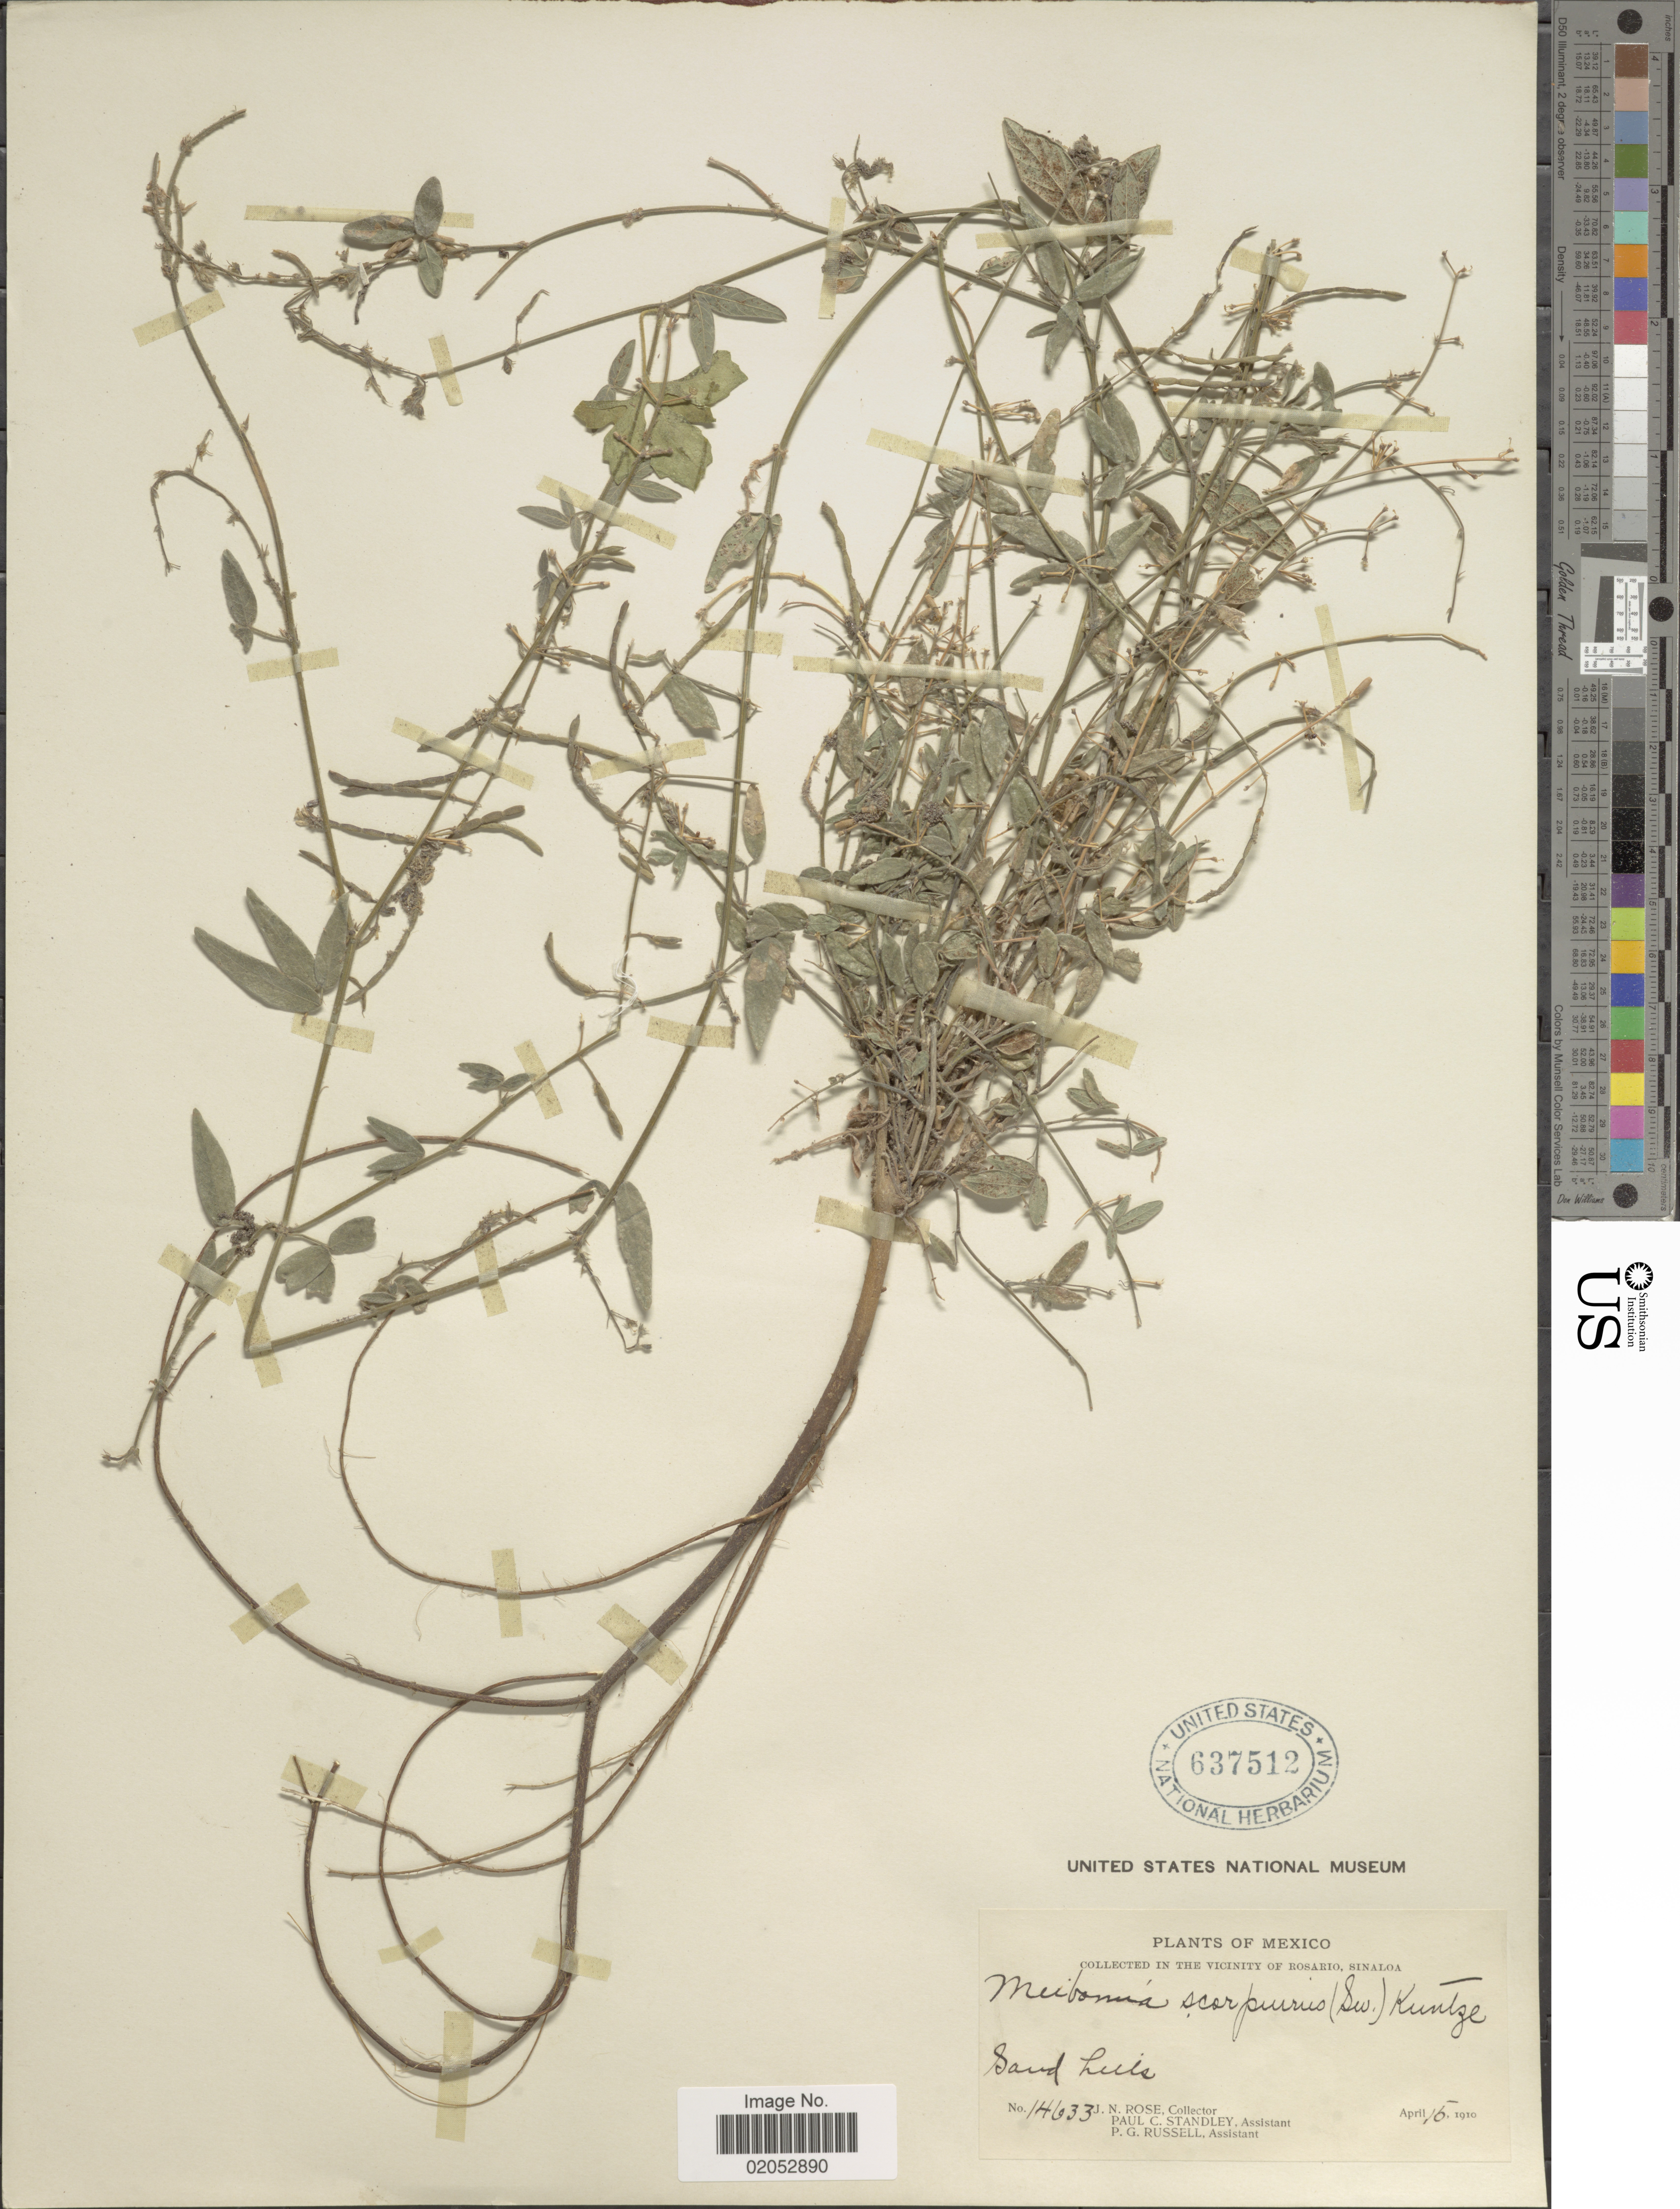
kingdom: Plantae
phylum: Tracheophyta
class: Magnoliopsida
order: Fabales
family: Fabaceae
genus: Desmodium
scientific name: Desmodium scorpiurus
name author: (Sw.) Desv. ex DC.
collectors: J. N. Rose, P. C. Standley & P. G. Russell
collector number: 14633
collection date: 1910-04-15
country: Mexico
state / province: Sinaloa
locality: In the vicinity of Rosario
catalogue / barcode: US 637512